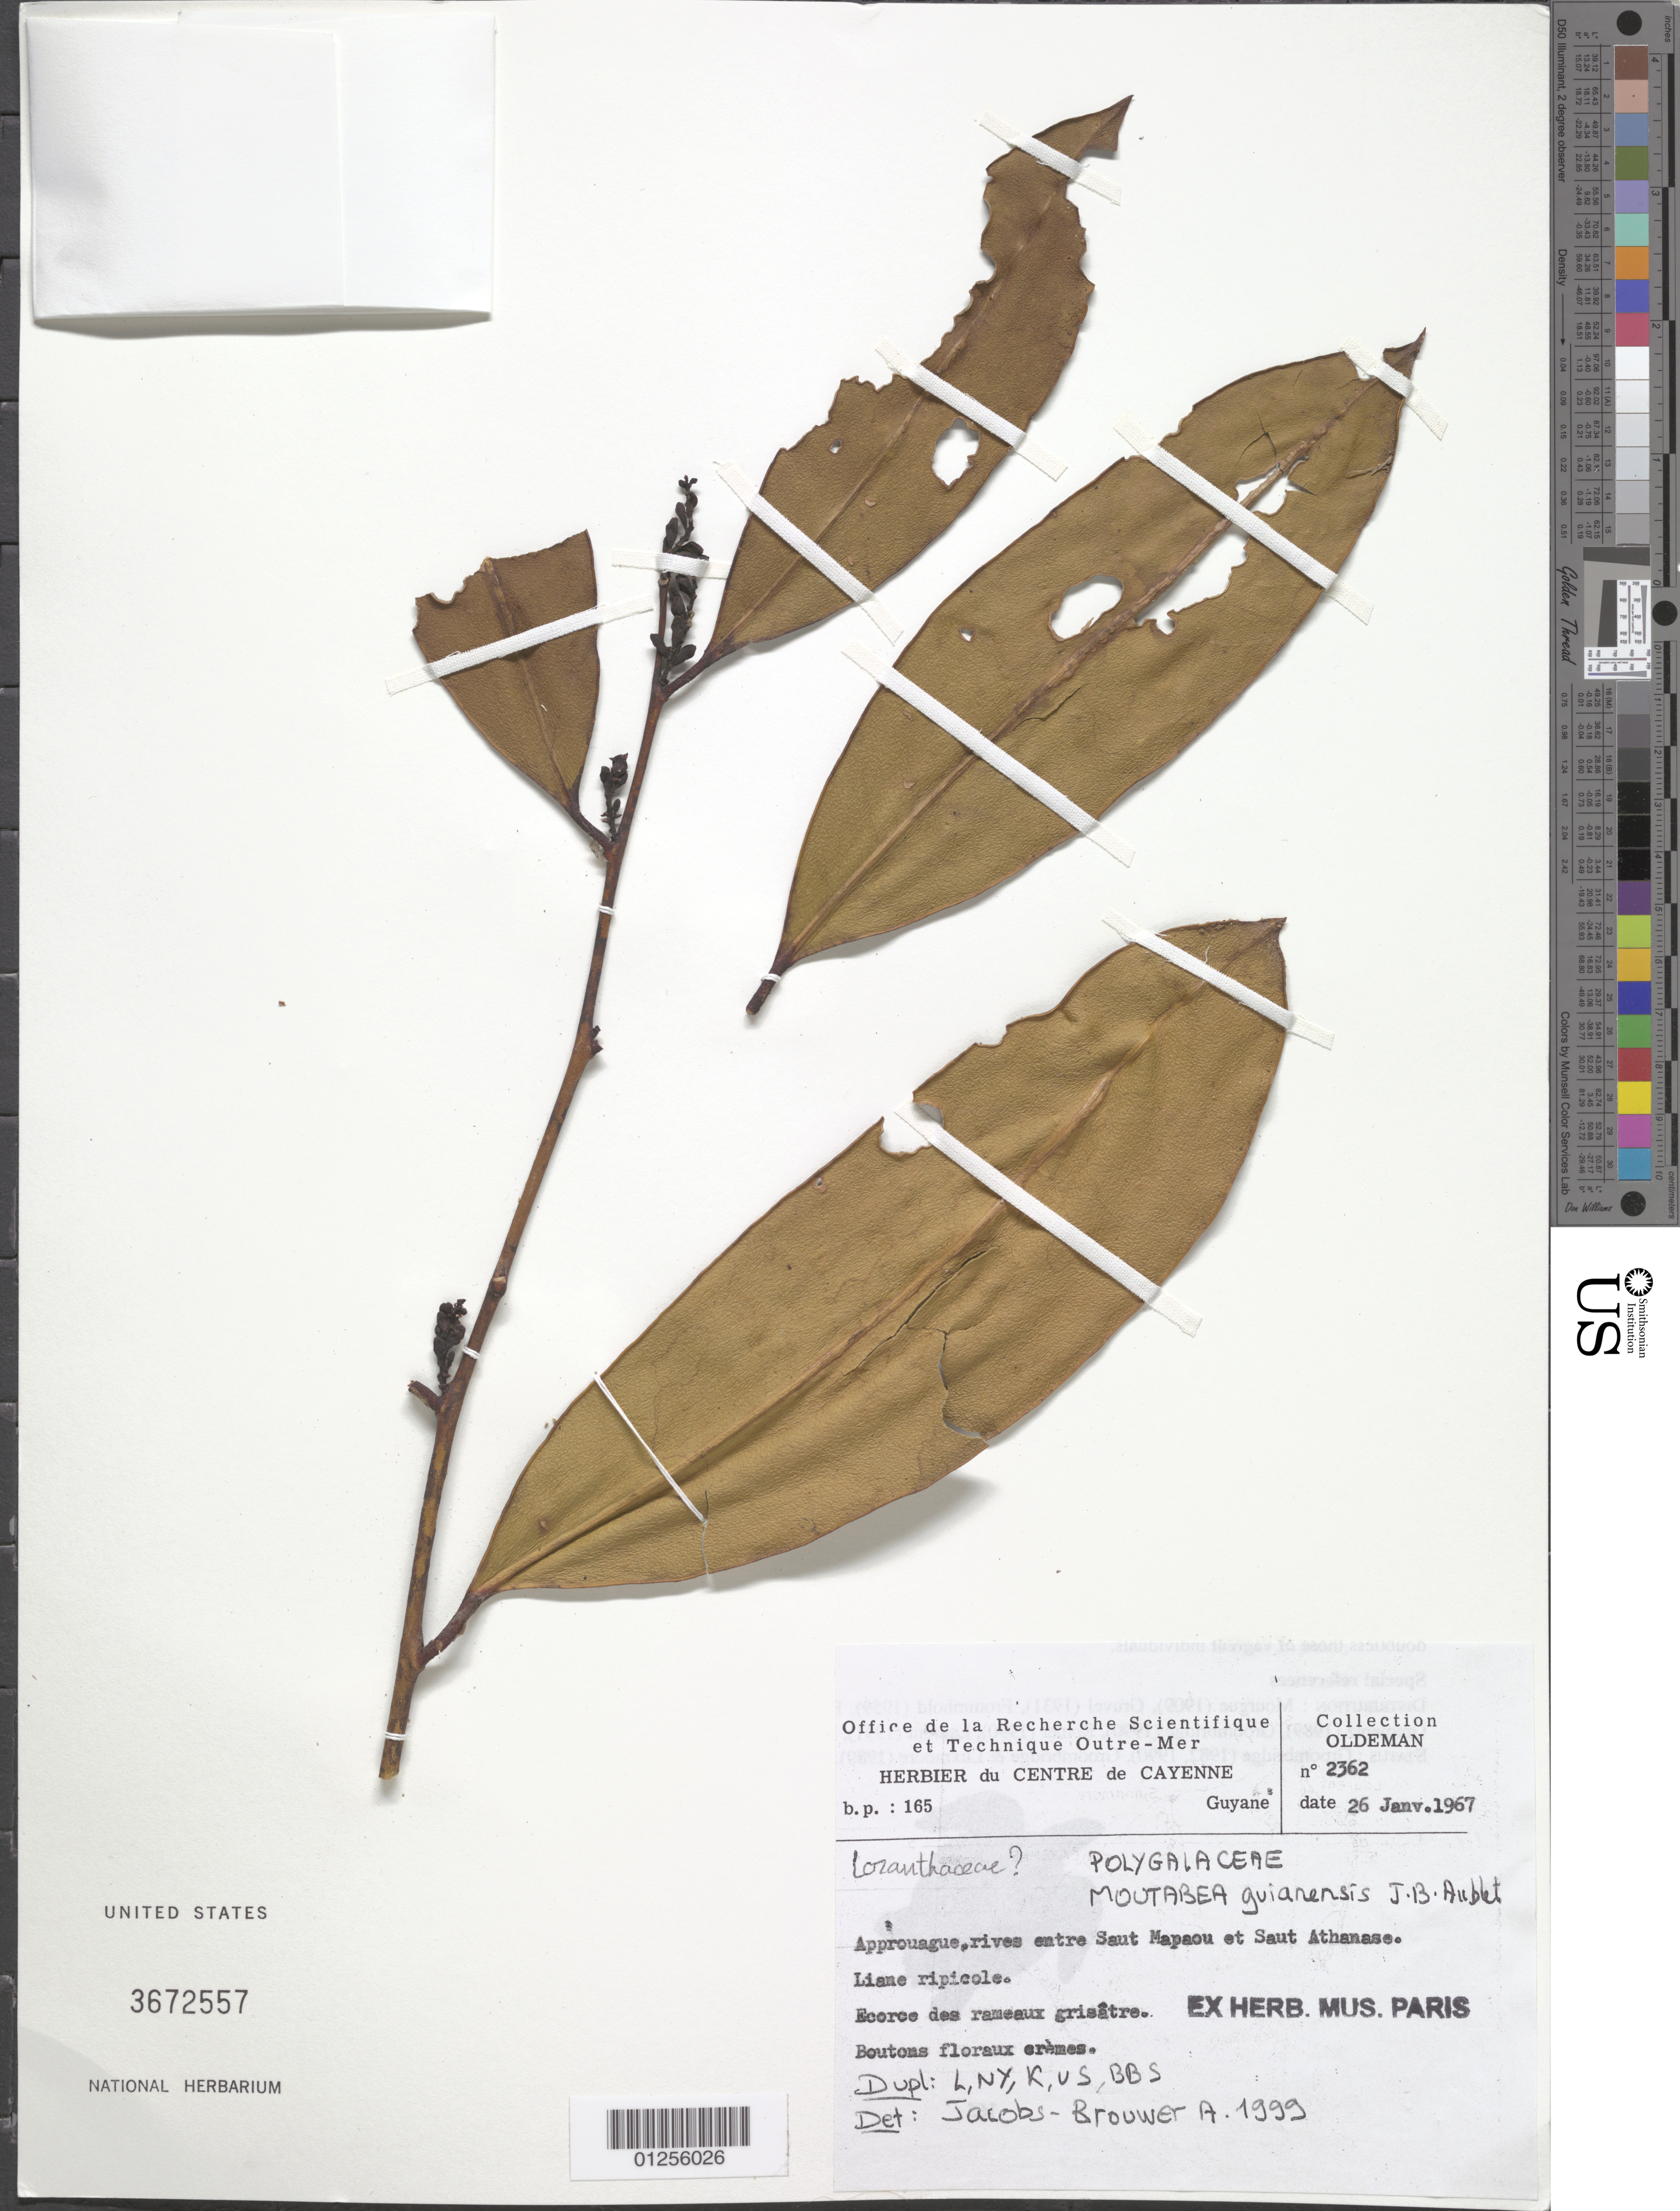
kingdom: Plantae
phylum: Tracheophyta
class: Magnoliopsida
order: Fabales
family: Polygalaceae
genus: Moutabea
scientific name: Moutabea guianensis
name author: Aubl.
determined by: Jacobs-Brouwer, A.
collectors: R. Oldeman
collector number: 2362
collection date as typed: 26 Jan 1967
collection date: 1967-01-26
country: French Guiana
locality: Approuague, rives entre Saut Mapaou et saut Athanase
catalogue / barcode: US 3672557